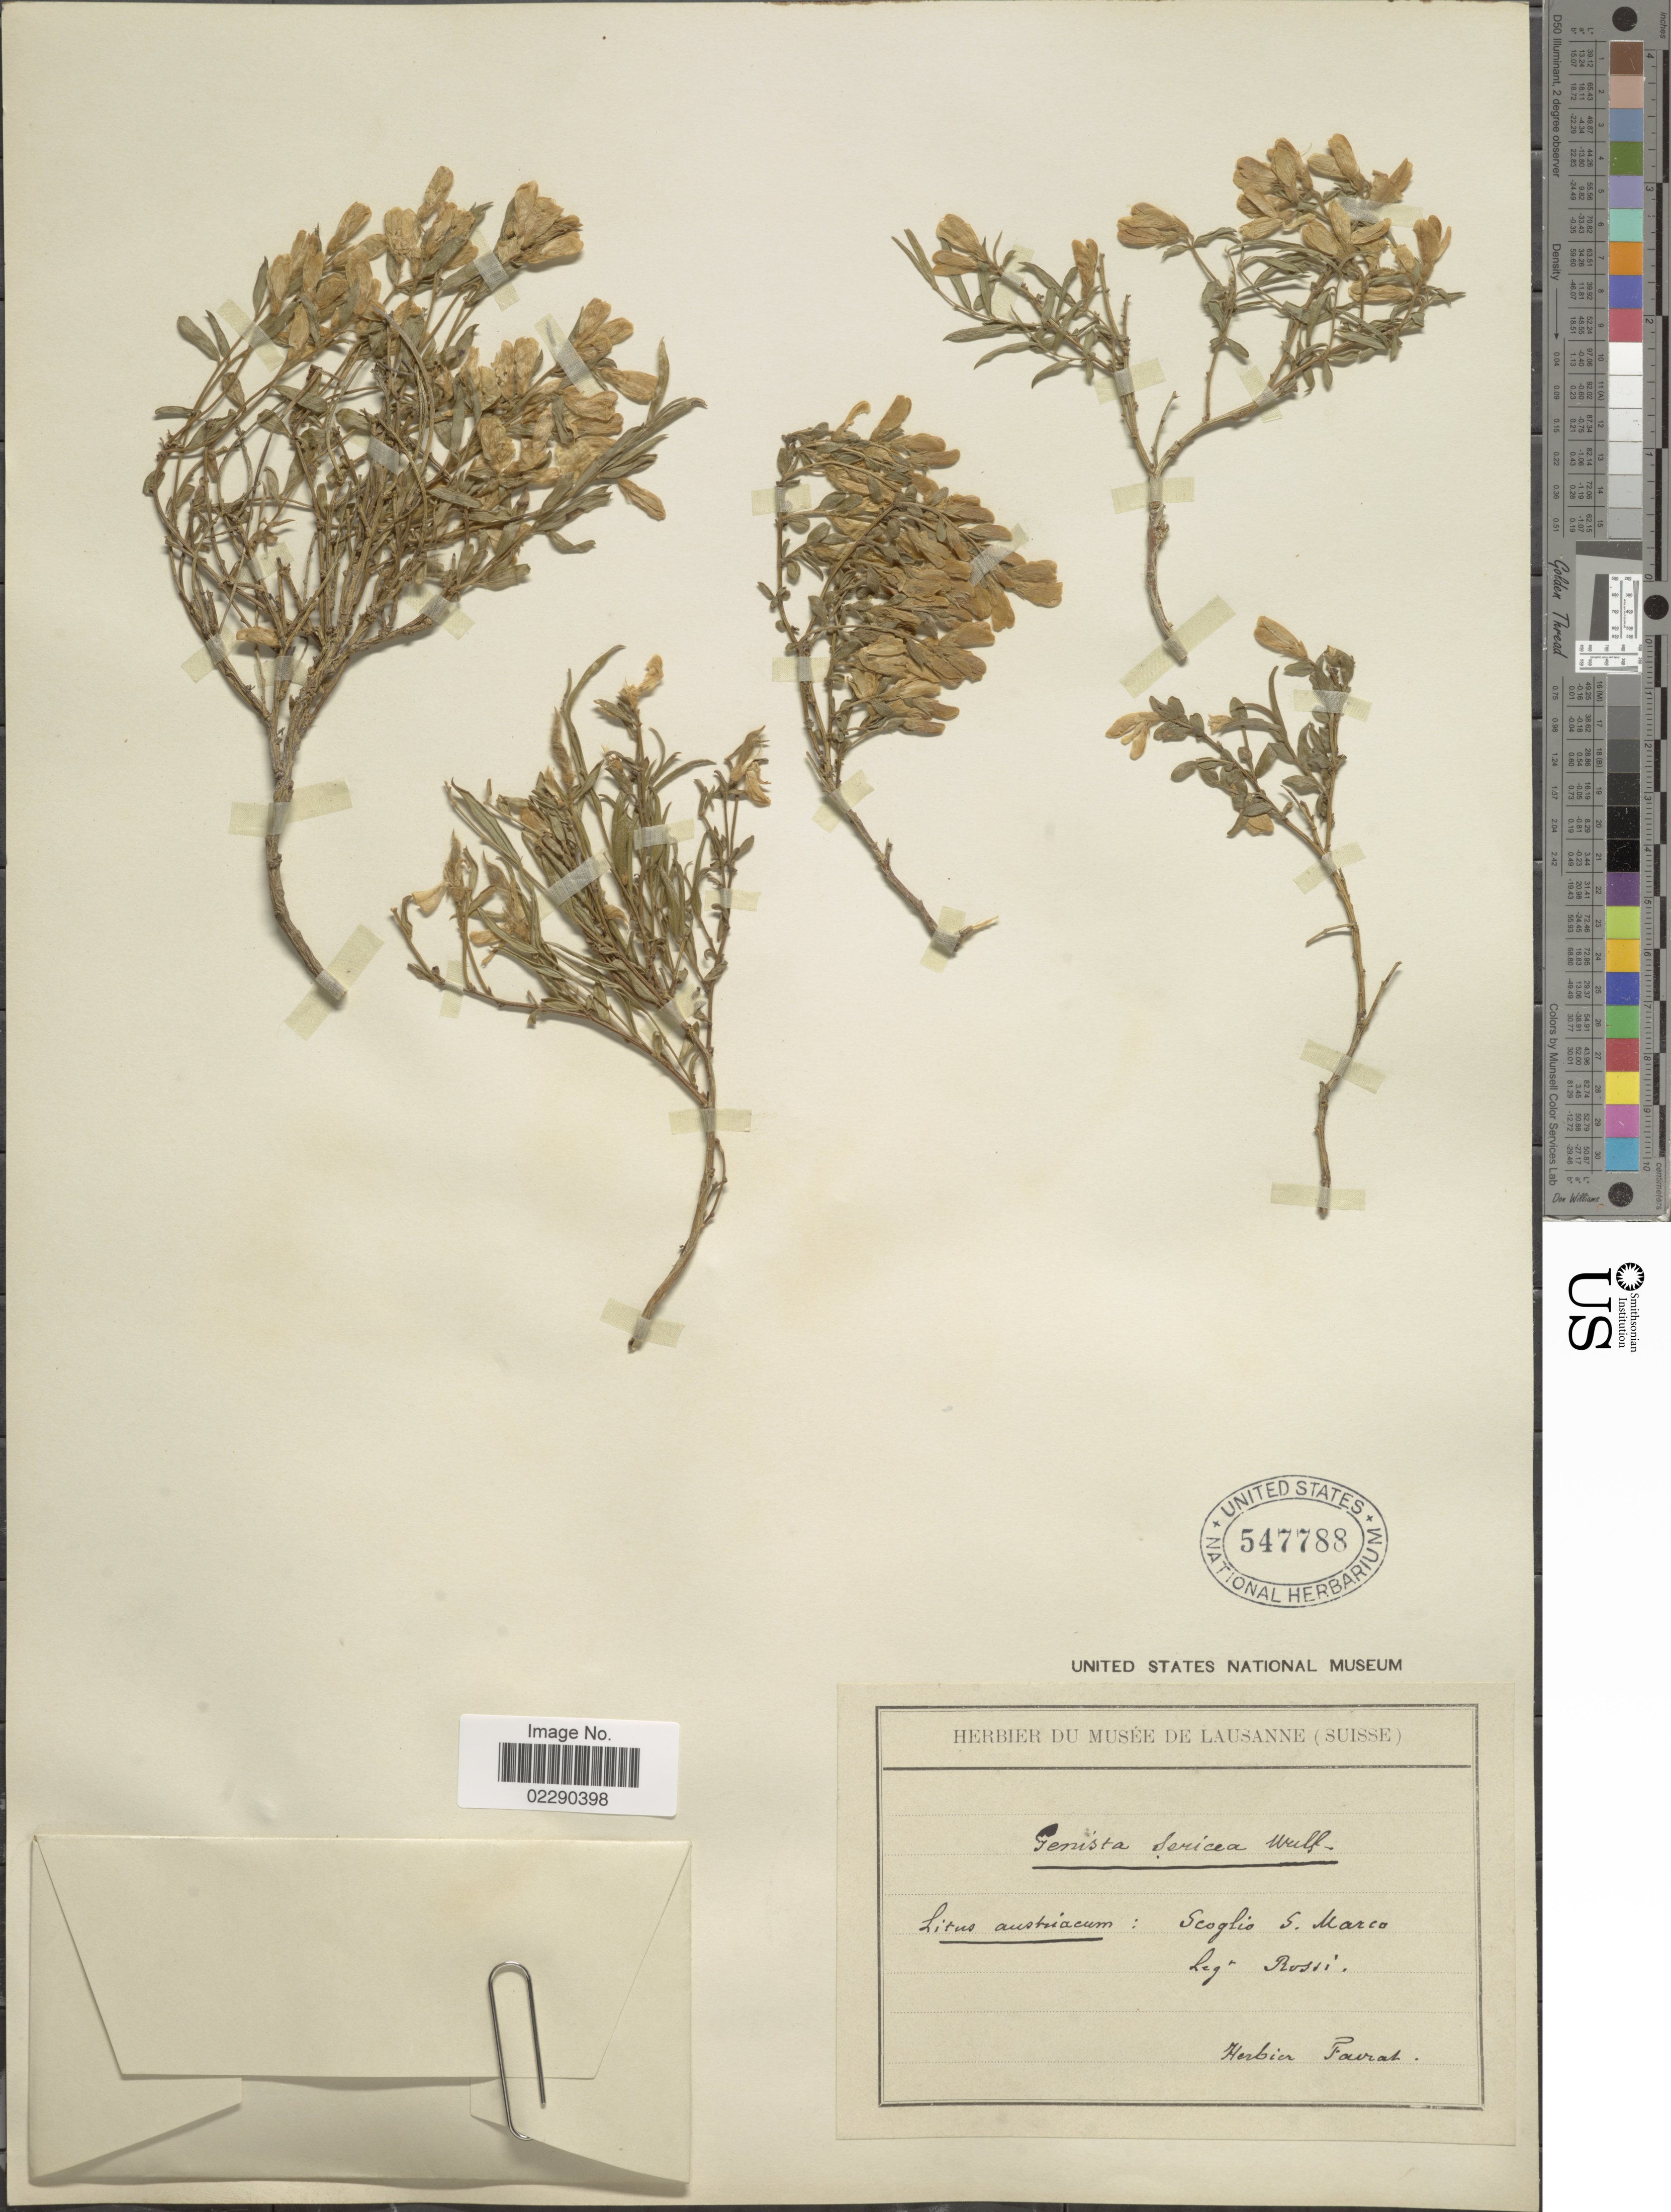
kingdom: Plantae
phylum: Tracheophyta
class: Magnoliopsida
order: Fabales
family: Fabaceae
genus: Genista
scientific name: Genista sericea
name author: Wulfen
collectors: Rossi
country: Croatia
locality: Scoglio S. Marco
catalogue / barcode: US 547788